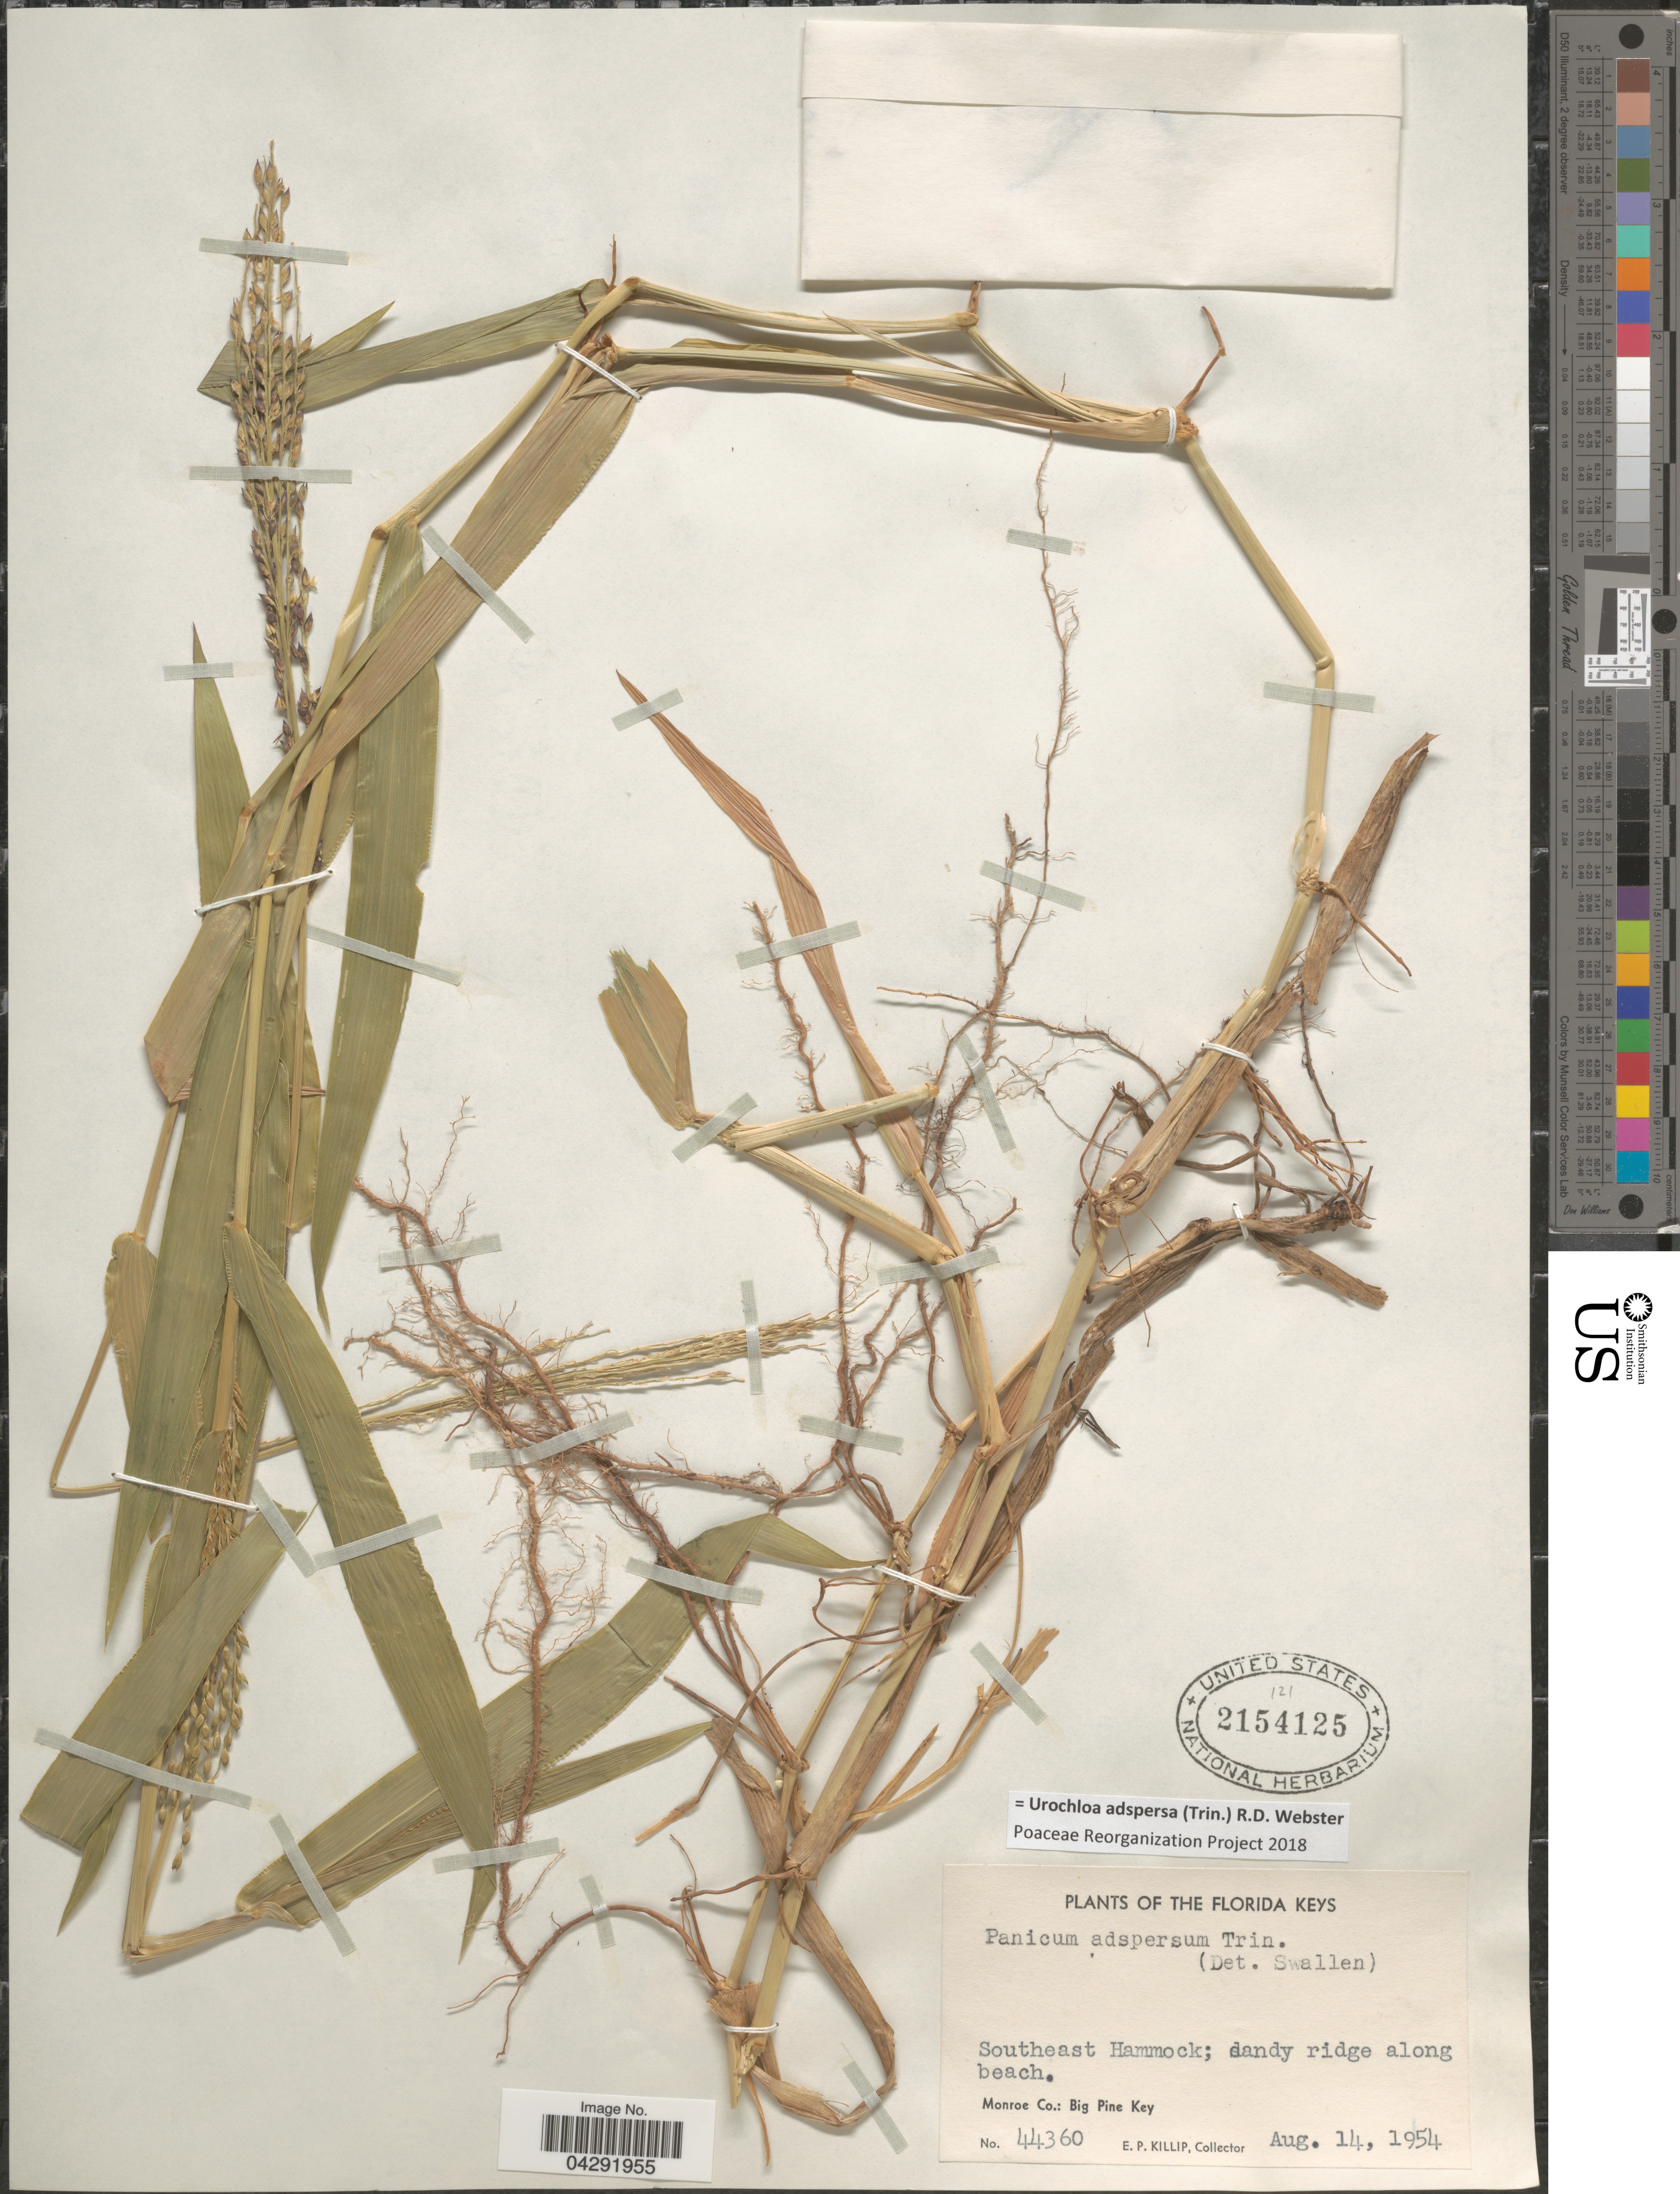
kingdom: Plantae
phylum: Tracheophyta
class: Liliopsida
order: Poales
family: Poaceae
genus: Urochloa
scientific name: Urochloa adspersa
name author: (Trin.) R.D. Webster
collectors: E. P. Killip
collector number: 44360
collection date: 1954-08-14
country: United States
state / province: Florida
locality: The Florida Keys. Southeast Hammock. Monroe Co.: Big Pine Key.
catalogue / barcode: US 2154125